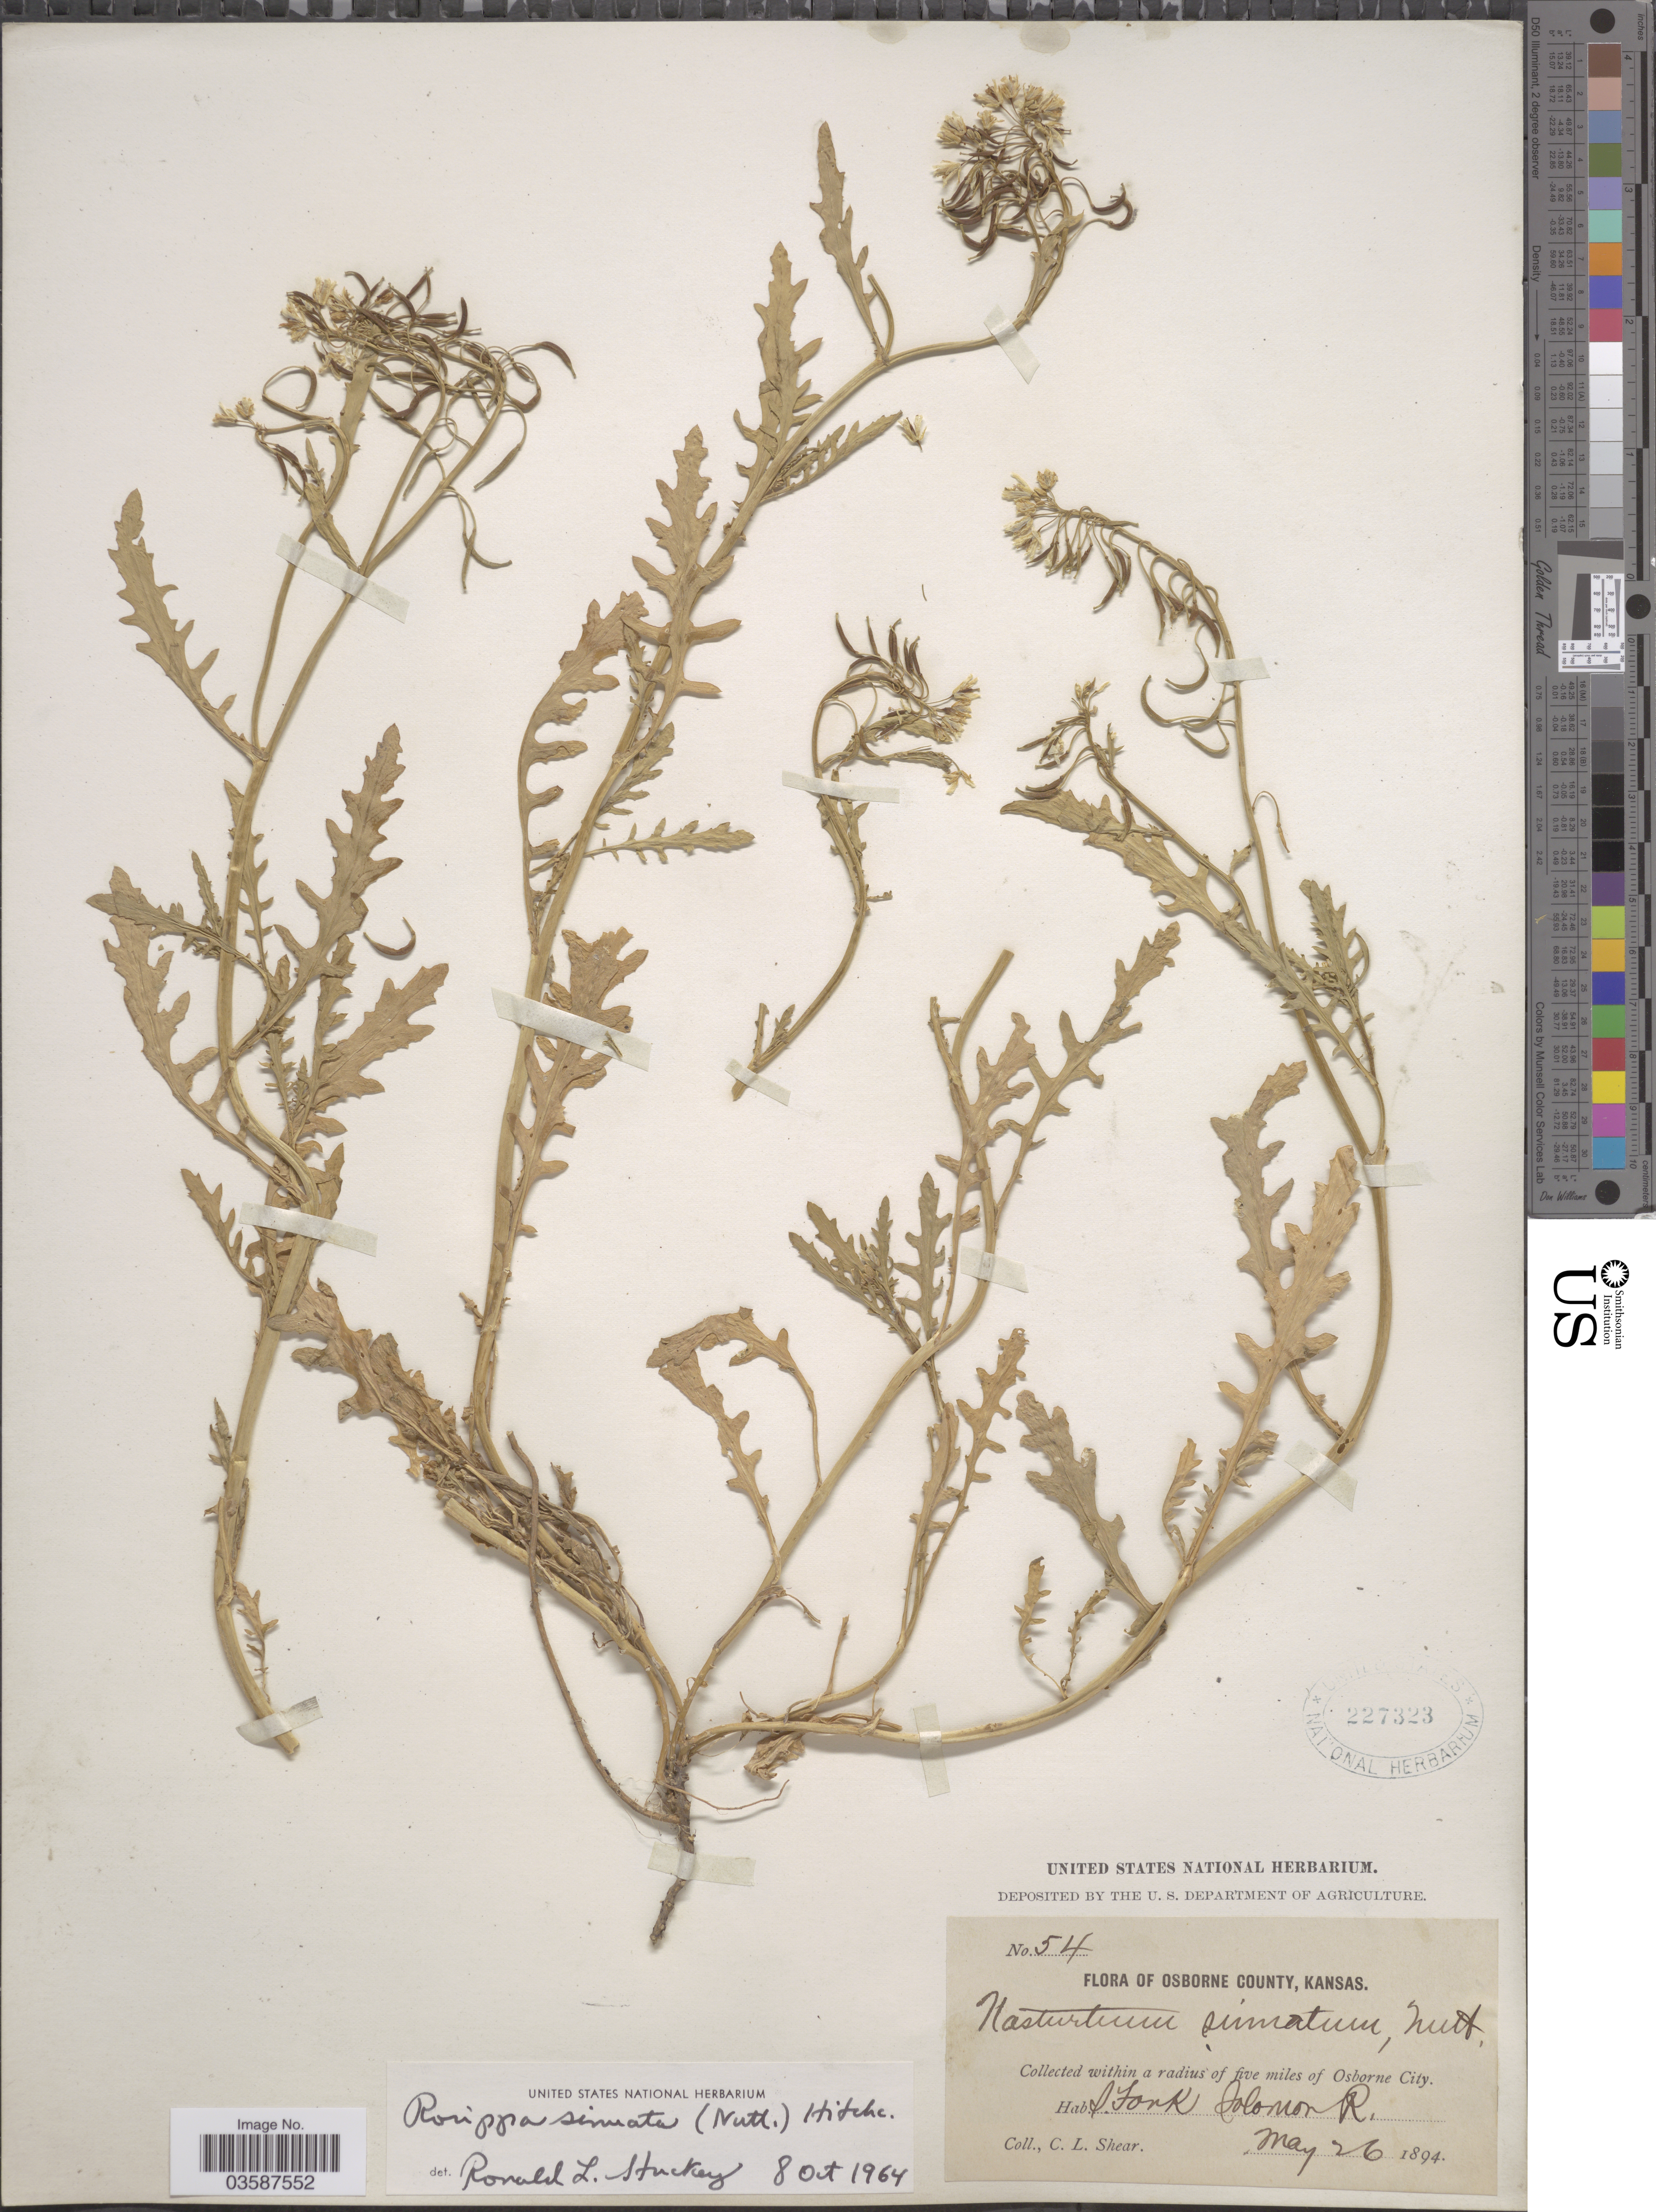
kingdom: Plantae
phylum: Tracheophyta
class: Magnoliopsida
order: Brassicales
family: Brassicaceae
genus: Rorippa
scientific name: Rorippa sinuata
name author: (Nutt.) Hitchc.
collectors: C. L. Shear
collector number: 54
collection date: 1894-05-26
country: United States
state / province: Kansas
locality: Osborne County. Within a radius of five miles of Osborne City. S. Fork Solomon R.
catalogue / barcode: US 227323